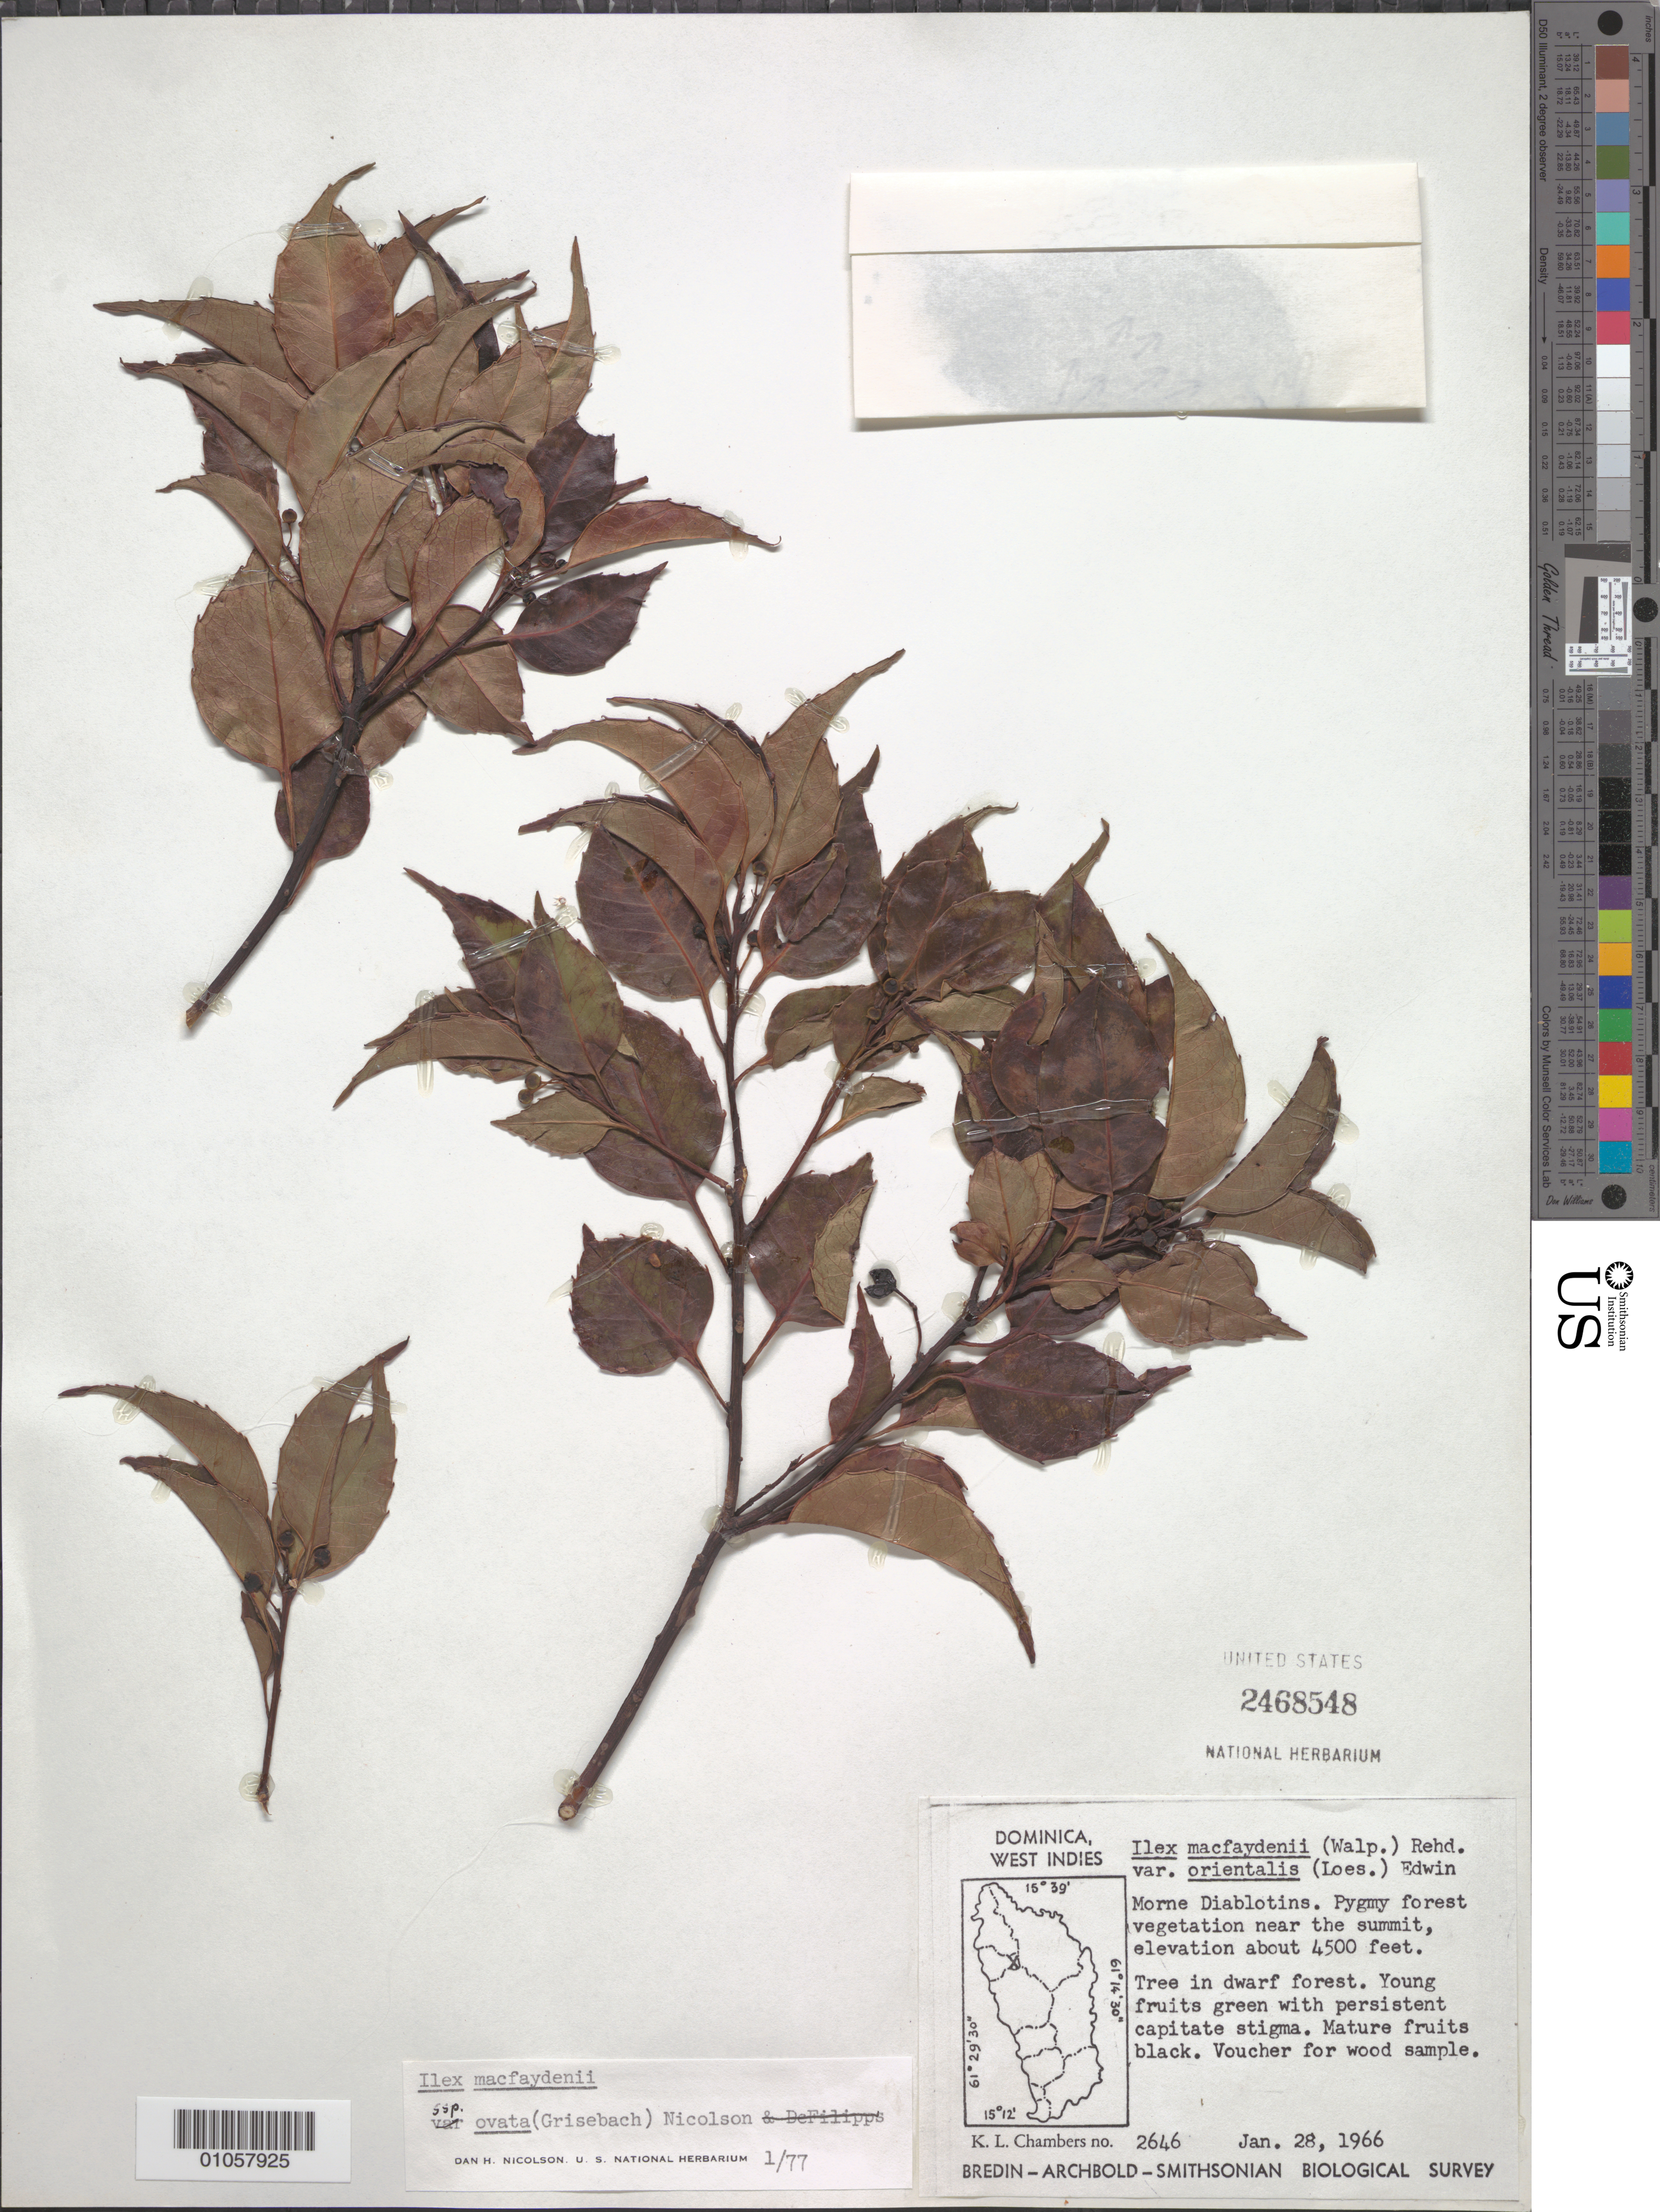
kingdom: Plantae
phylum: Tracheophyta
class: Magnoliopsida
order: Aquifoliales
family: Aquifoliaceae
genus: Ilex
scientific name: Ilex macfaydenii subsp. ovata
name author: (Griseb.) Nicolson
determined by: Nicolson, Dan H.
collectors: K. L. Chambers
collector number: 2646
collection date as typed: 28 Jan 1966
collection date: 1966-01-28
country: Dominica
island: Dominica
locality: Morne Diablotins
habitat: Pygmy forest vegetation near summit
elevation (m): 1372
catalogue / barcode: US 2468548